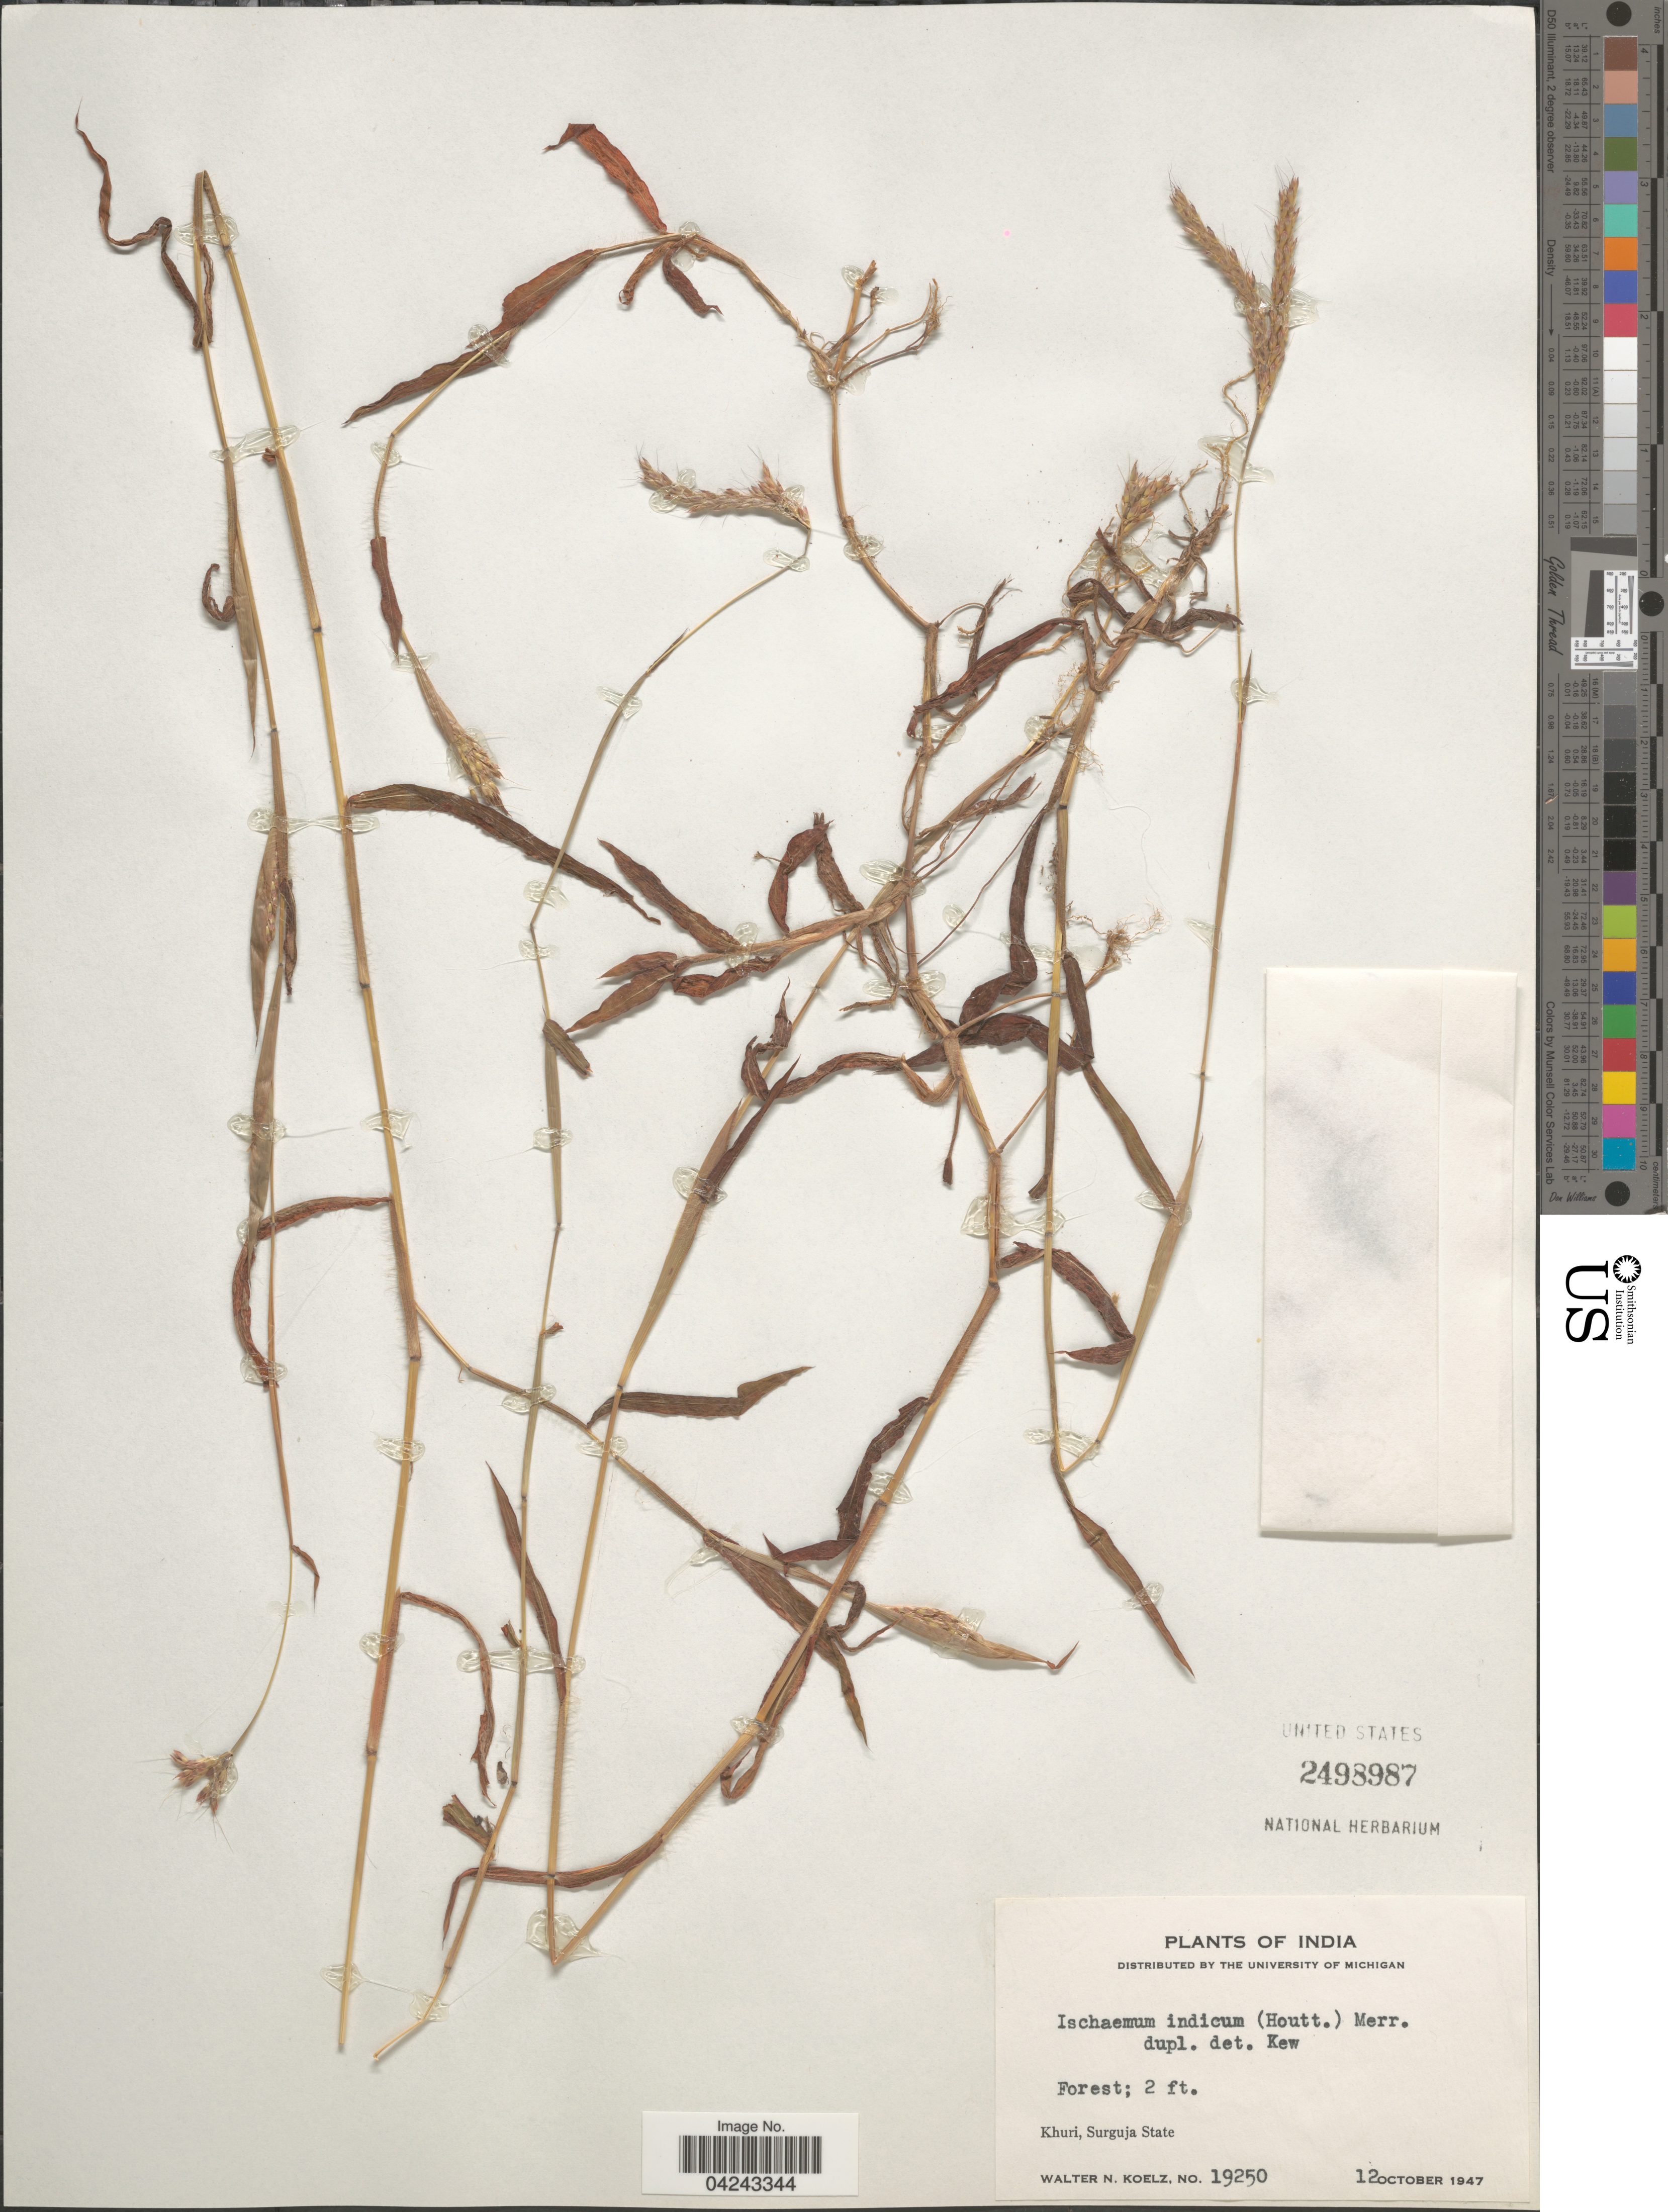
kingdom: Plantae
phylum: Tracheophyta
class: Liliopsida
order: Poales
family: Poaceae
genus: Ischaemum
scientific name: Ischaemum ciliare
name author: Retz.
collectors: W. N. Koelz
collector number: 19250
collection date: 1947-10-12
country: India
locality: Khuri, Surguja State.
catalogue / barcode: US 2498987